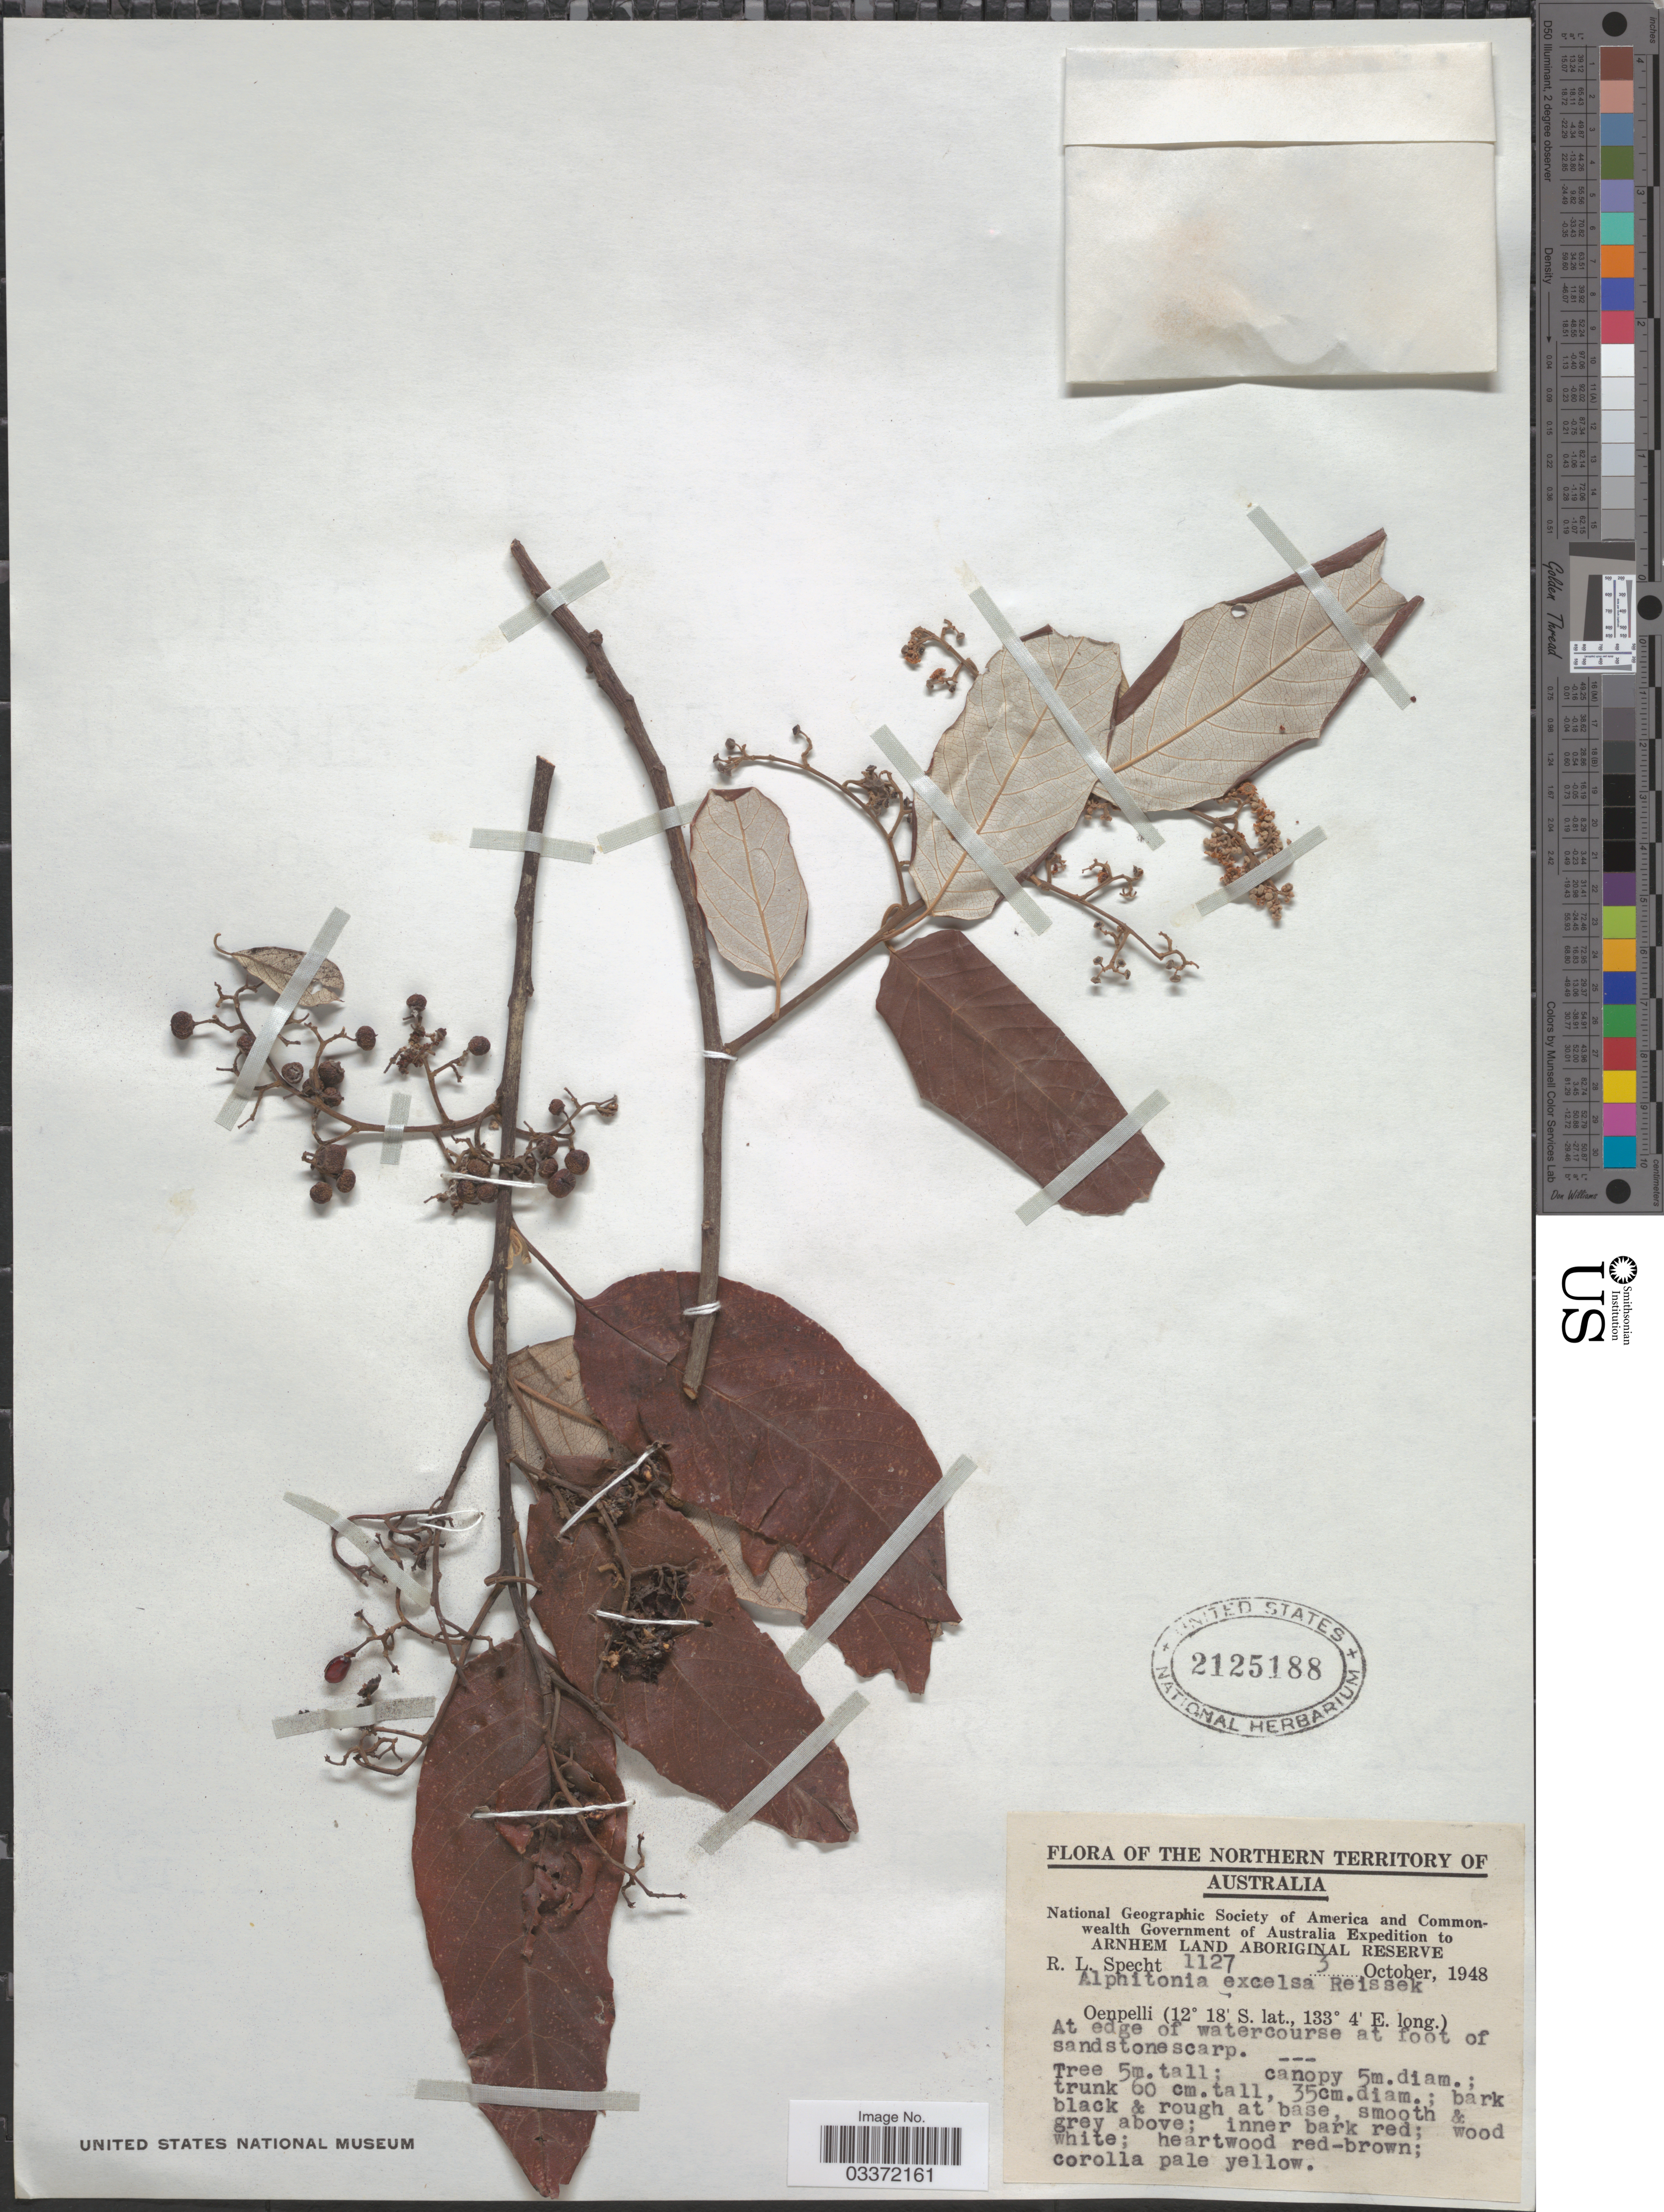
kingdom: Plantae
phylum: Tracheophyta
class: Magnoliopsida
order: Rosales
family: Rhamnaceae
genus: Alphitonia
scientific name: Alphitonia excelsa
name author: Reissek ex Endl.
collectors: R. L. Specht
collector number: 1127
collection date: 1948-10-03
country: Australia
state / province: Northern Territory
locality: Arnhem Land Aboriginal Reserve, Oenpelli.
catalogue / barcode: US 2125188